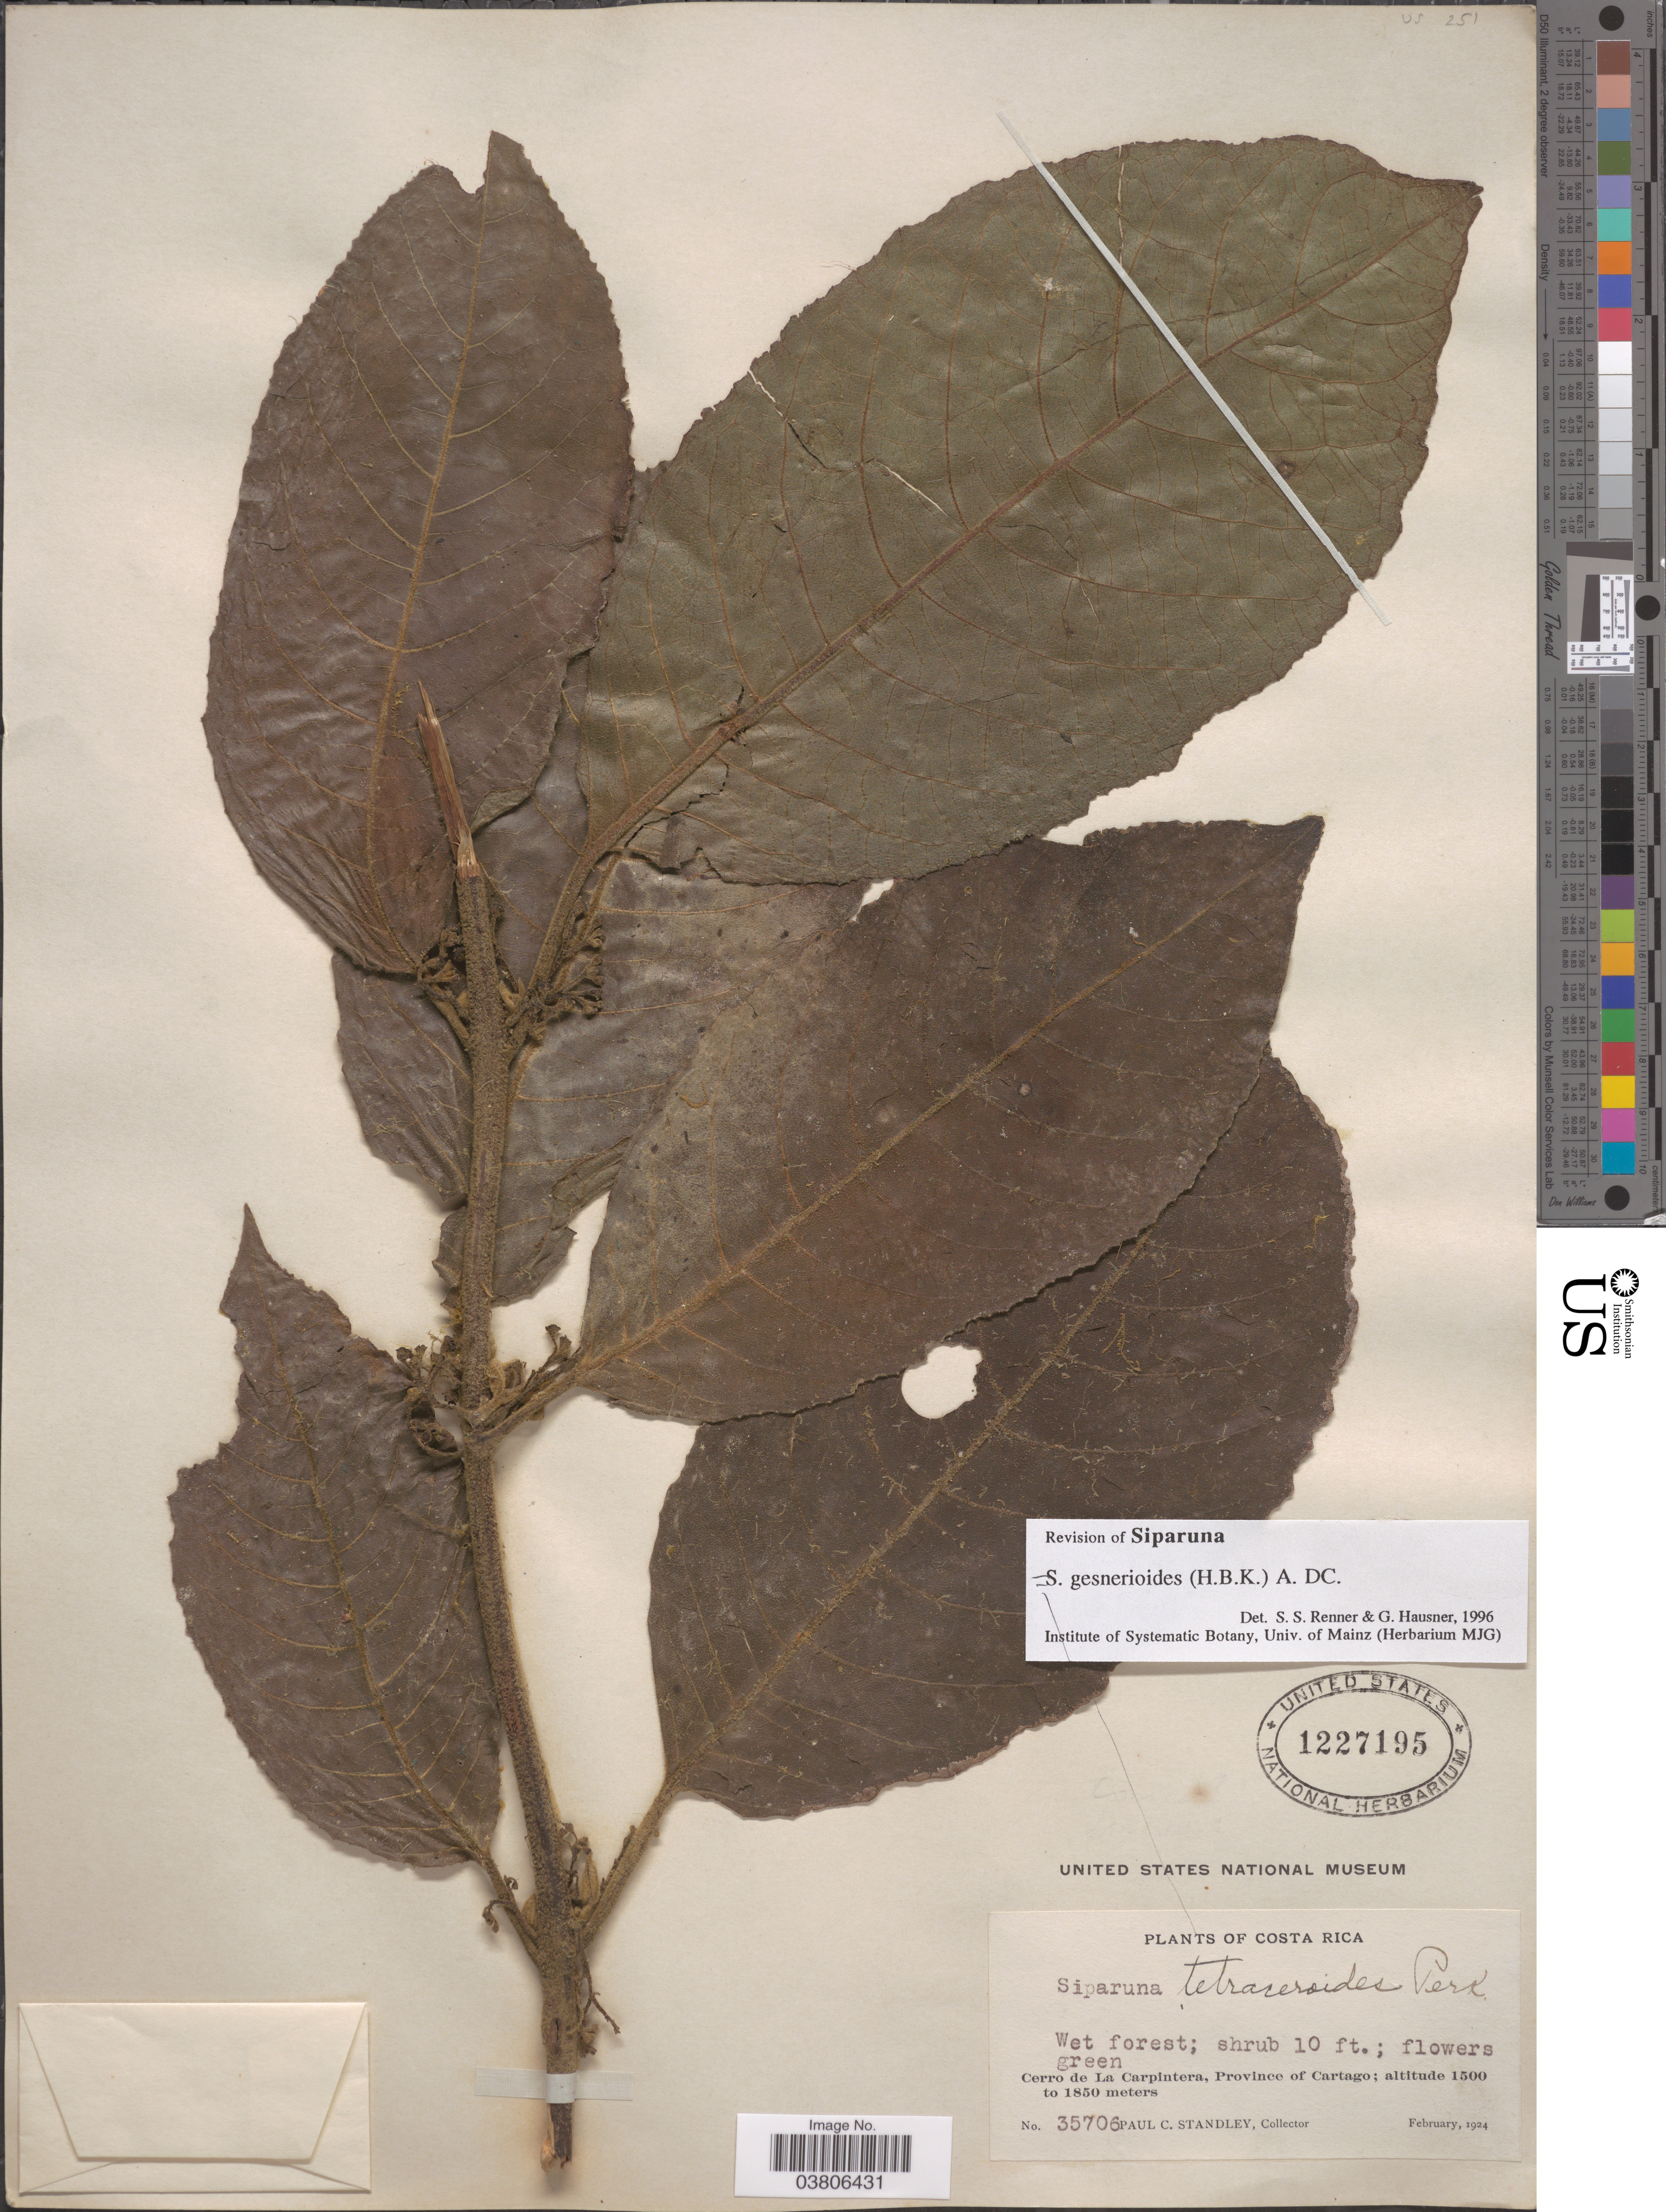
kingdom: Plantae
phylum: Tracheophyta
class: Magnoliopsida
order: Laurales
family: Siparunaceae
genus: Siparuna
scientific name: Siparuna gesnerioides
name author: (Kunth) A. DC.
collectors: P. C. Standley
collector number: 35706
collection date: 1924-02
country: Costa Rica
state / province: Cartago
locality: Cerro de La Carpintera.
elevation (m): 1500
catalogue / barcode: US 1227195